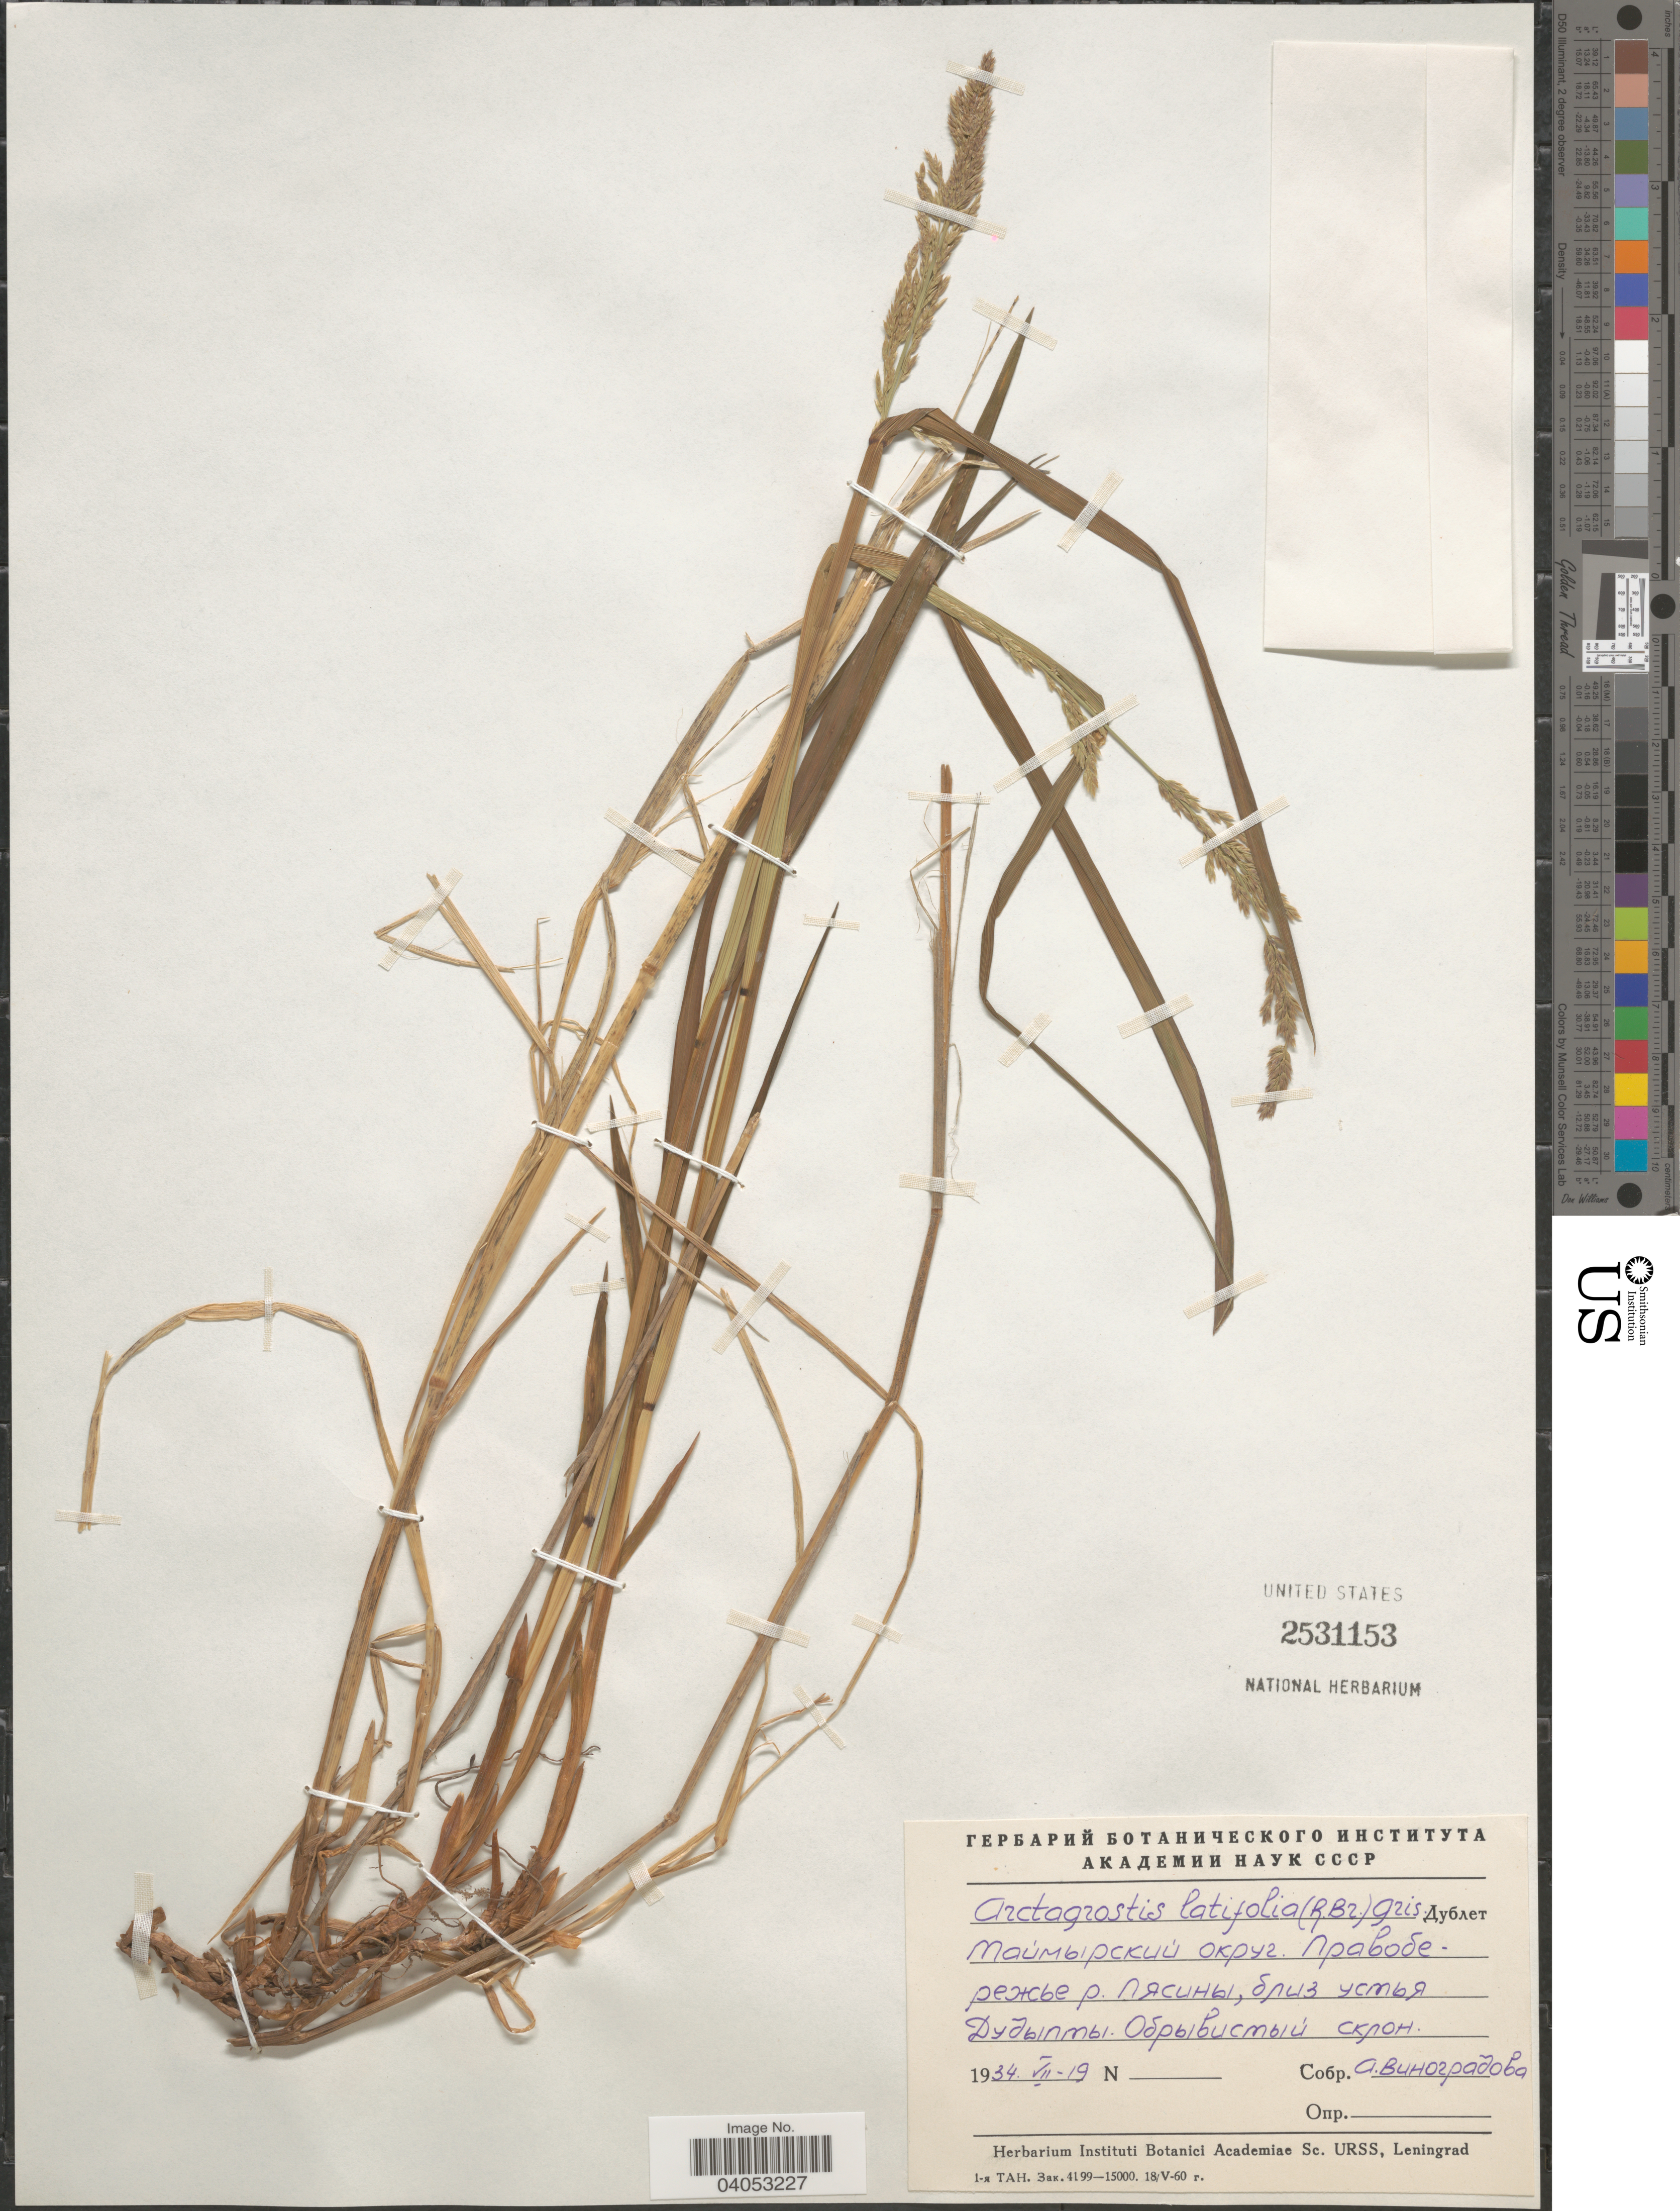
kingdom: Plantae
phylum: Tracheophyta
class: Liliopsida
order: Poales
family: Poaceae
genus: Arctagrostis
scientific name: Arctagrostis latifolia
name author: (R. Br.) Griseb.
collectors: A. Vinogradova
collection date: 1934-07-19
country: Russian Federation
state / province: Krasnoyarsk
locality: Right shore of river Pyasina, near mouth of river Dudypta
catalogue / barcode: US 2531153